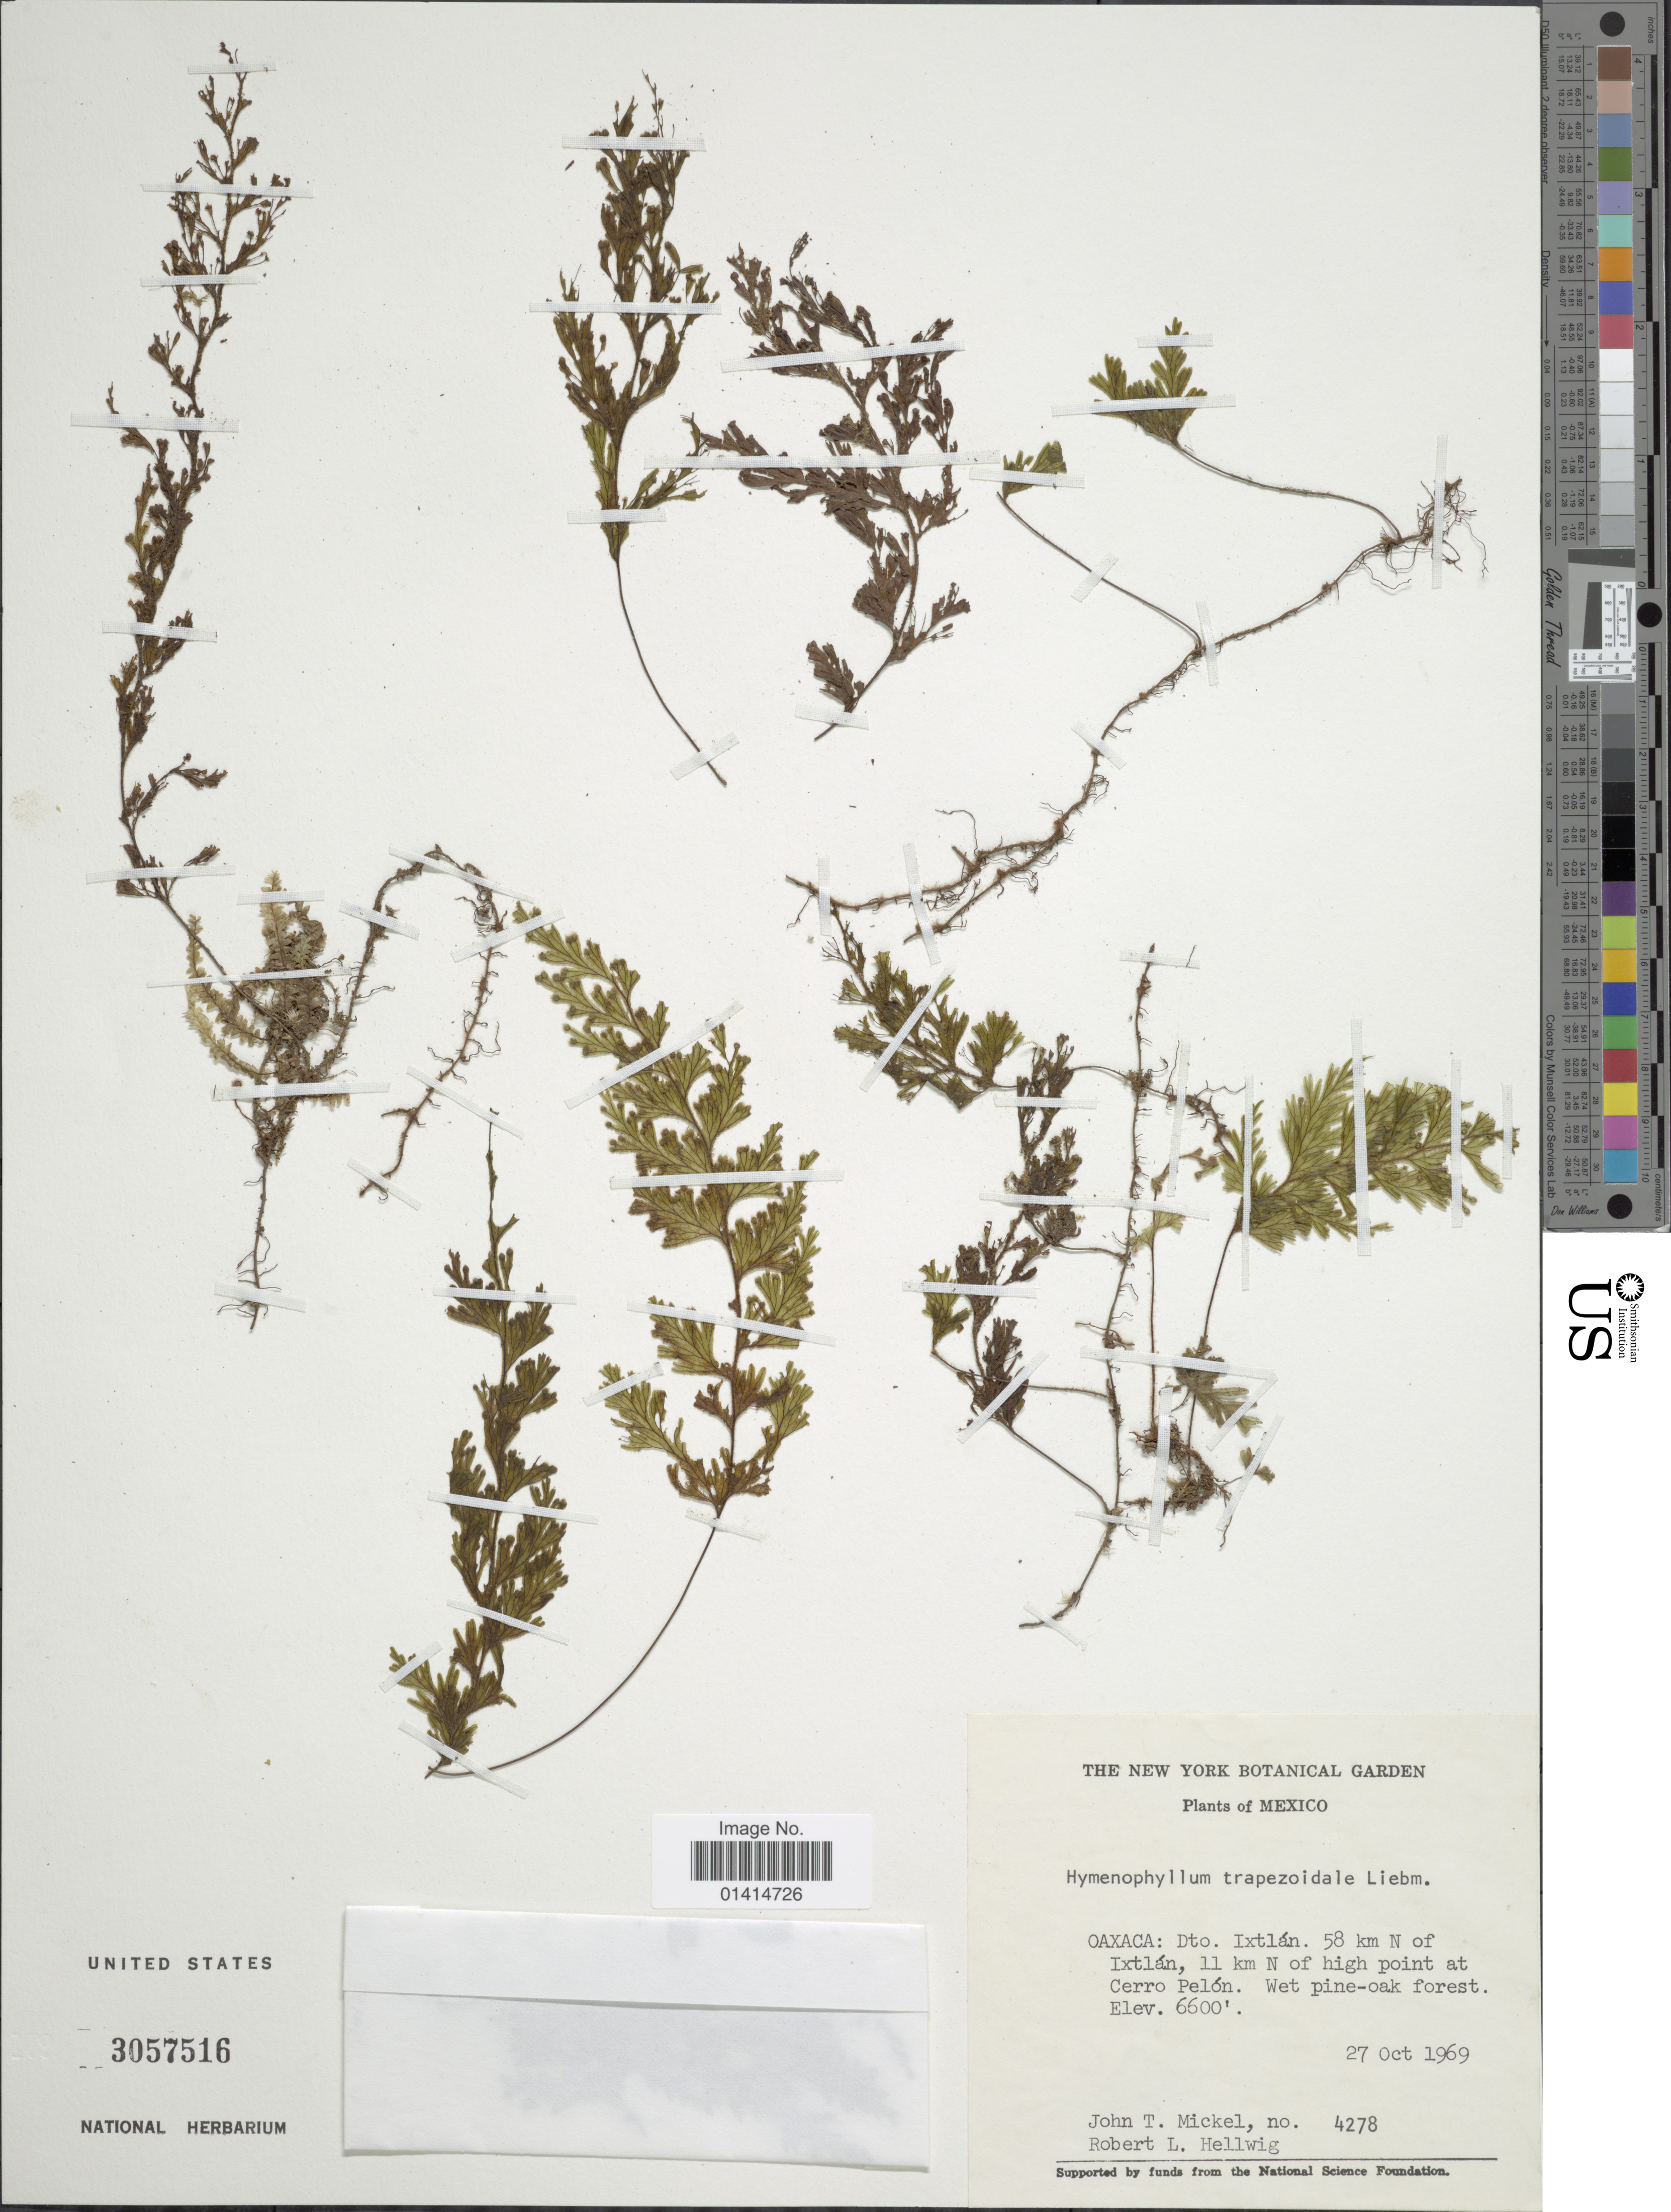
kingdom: Plantae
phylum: Tracheophyta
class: Polypodiopsida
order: Hymenophyllales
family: Hymenophyllaceae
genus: Hymenophyllum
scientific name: Hymenophyllum trapezoidale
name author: Liebm.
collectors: J. T. Mickel & R. Hellwig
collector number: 4278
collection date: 1969-10-27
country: Mexico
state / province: Oaxaca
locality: Dto Ixtlán. 58 km N of Ixtlán, 11 km N of high point at Cerro Pelón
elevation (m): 2012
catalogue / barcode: US 3057516